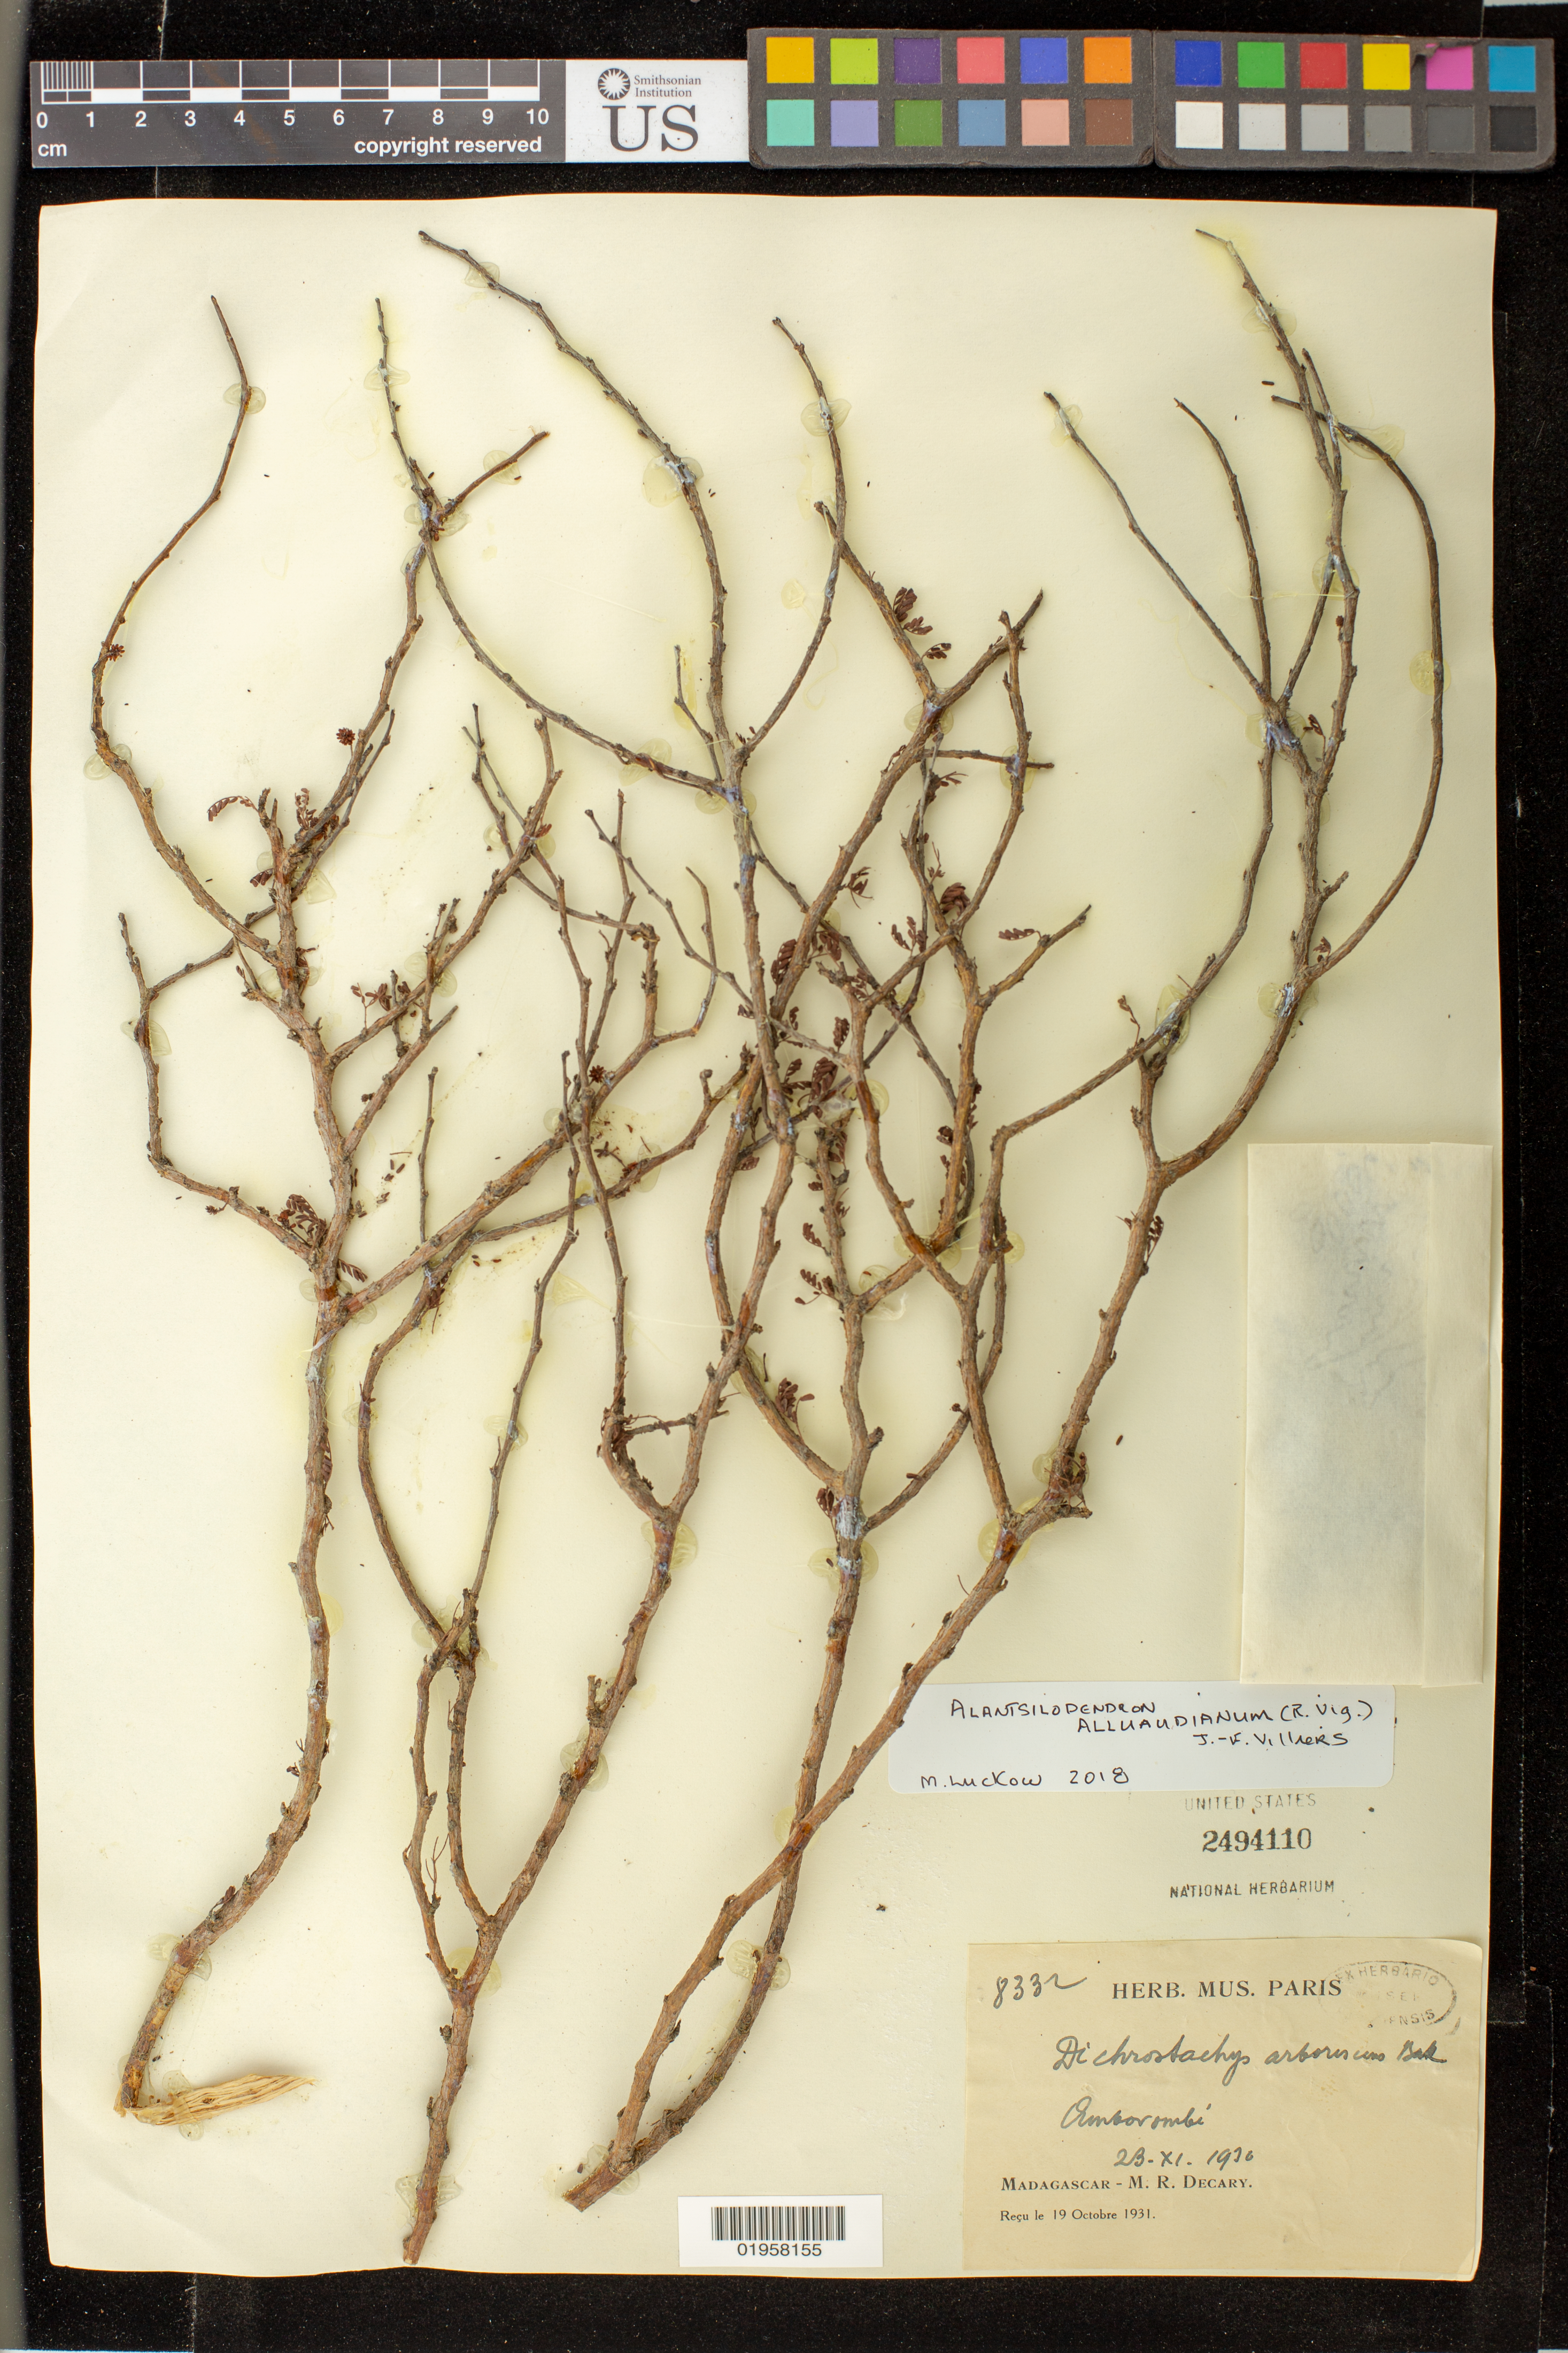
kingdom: Plantae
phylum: Tracheophyta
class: Magnoliopsida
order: Fabales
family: Fabaceae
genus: Alantsilodendron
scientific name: Alantsilodendron alluaudianum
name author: (R. Vig.) Villiers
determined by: Luckow, M. A.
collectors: R. Decary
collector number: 8332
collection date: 1930-11-23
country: Madagascar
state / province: Androy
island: Madagascar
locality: Ambovombe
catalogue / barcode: US 2494110